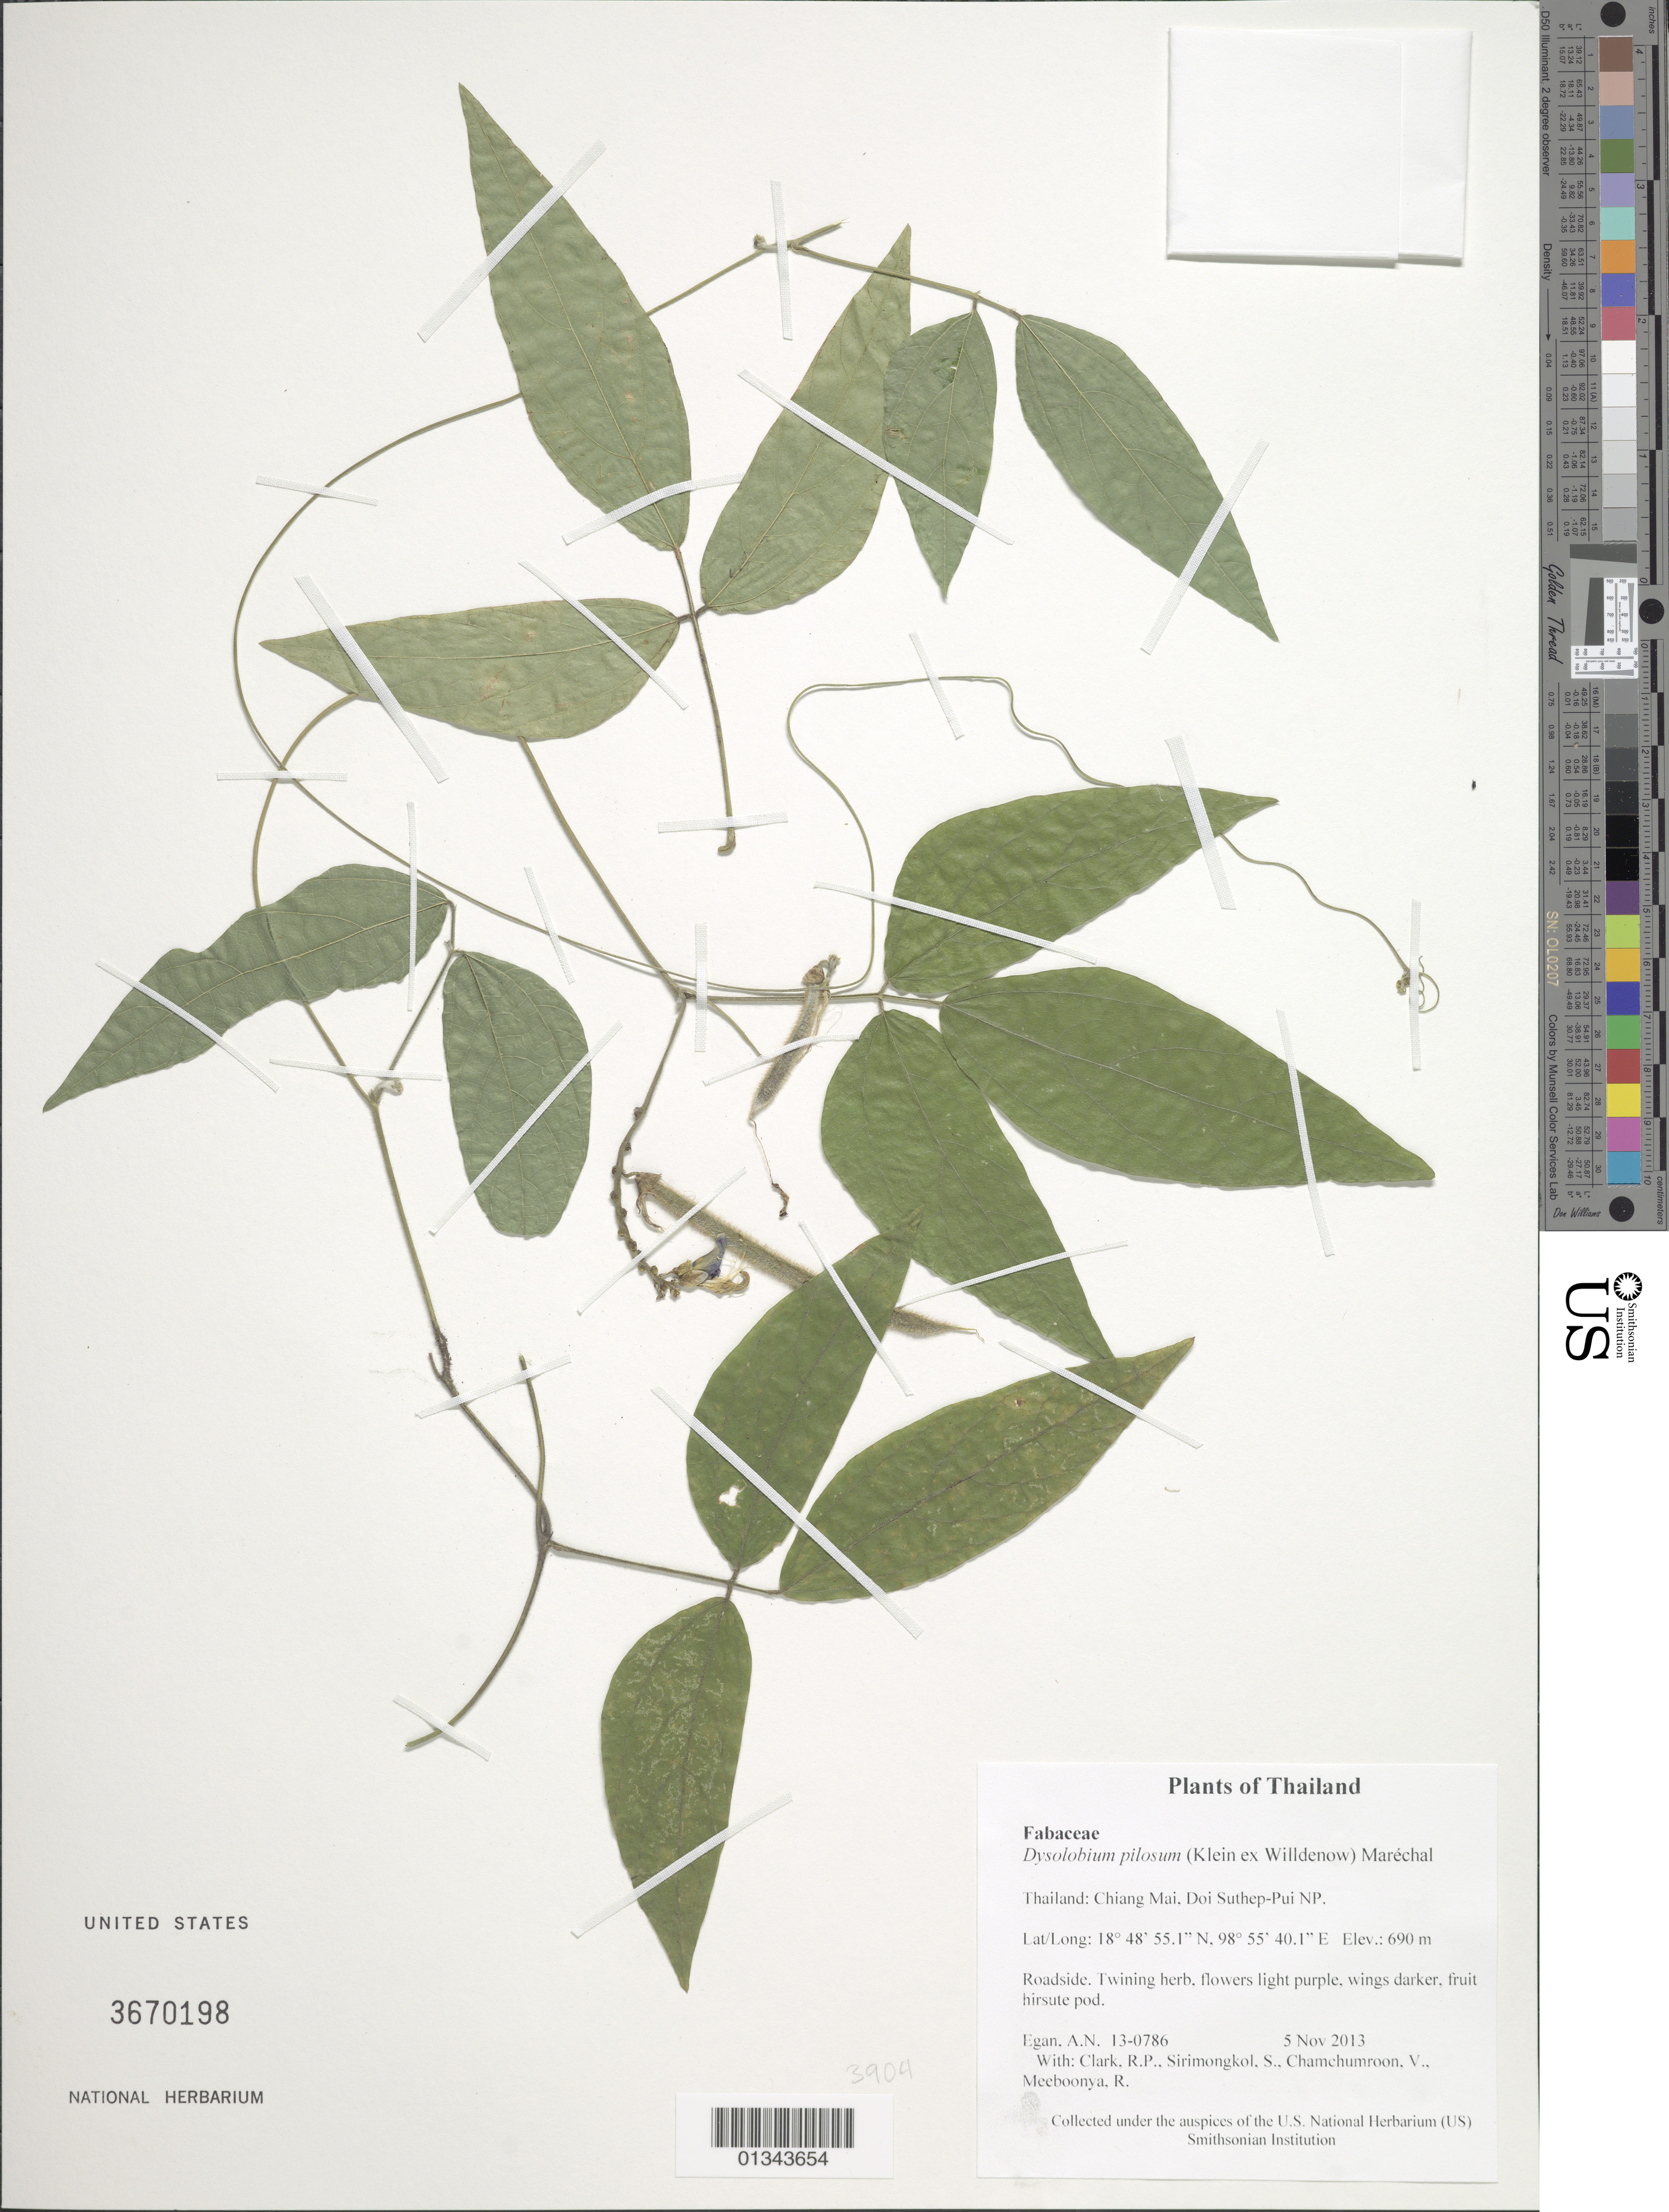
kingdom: Plantae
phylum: Tracheophyta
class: Magnoliopsida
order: Fabales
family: Fabaceae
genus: Dysolobium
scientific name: Dysolobium pilosum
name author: (Willd.) Maréchal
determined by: Egan, Ashley N., (US), Smithsonian Institution - National Museum of Natural History (UNITED STATES)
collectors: A. N. Egan, R. P. Clark, S. Sirimongkol, V. Chamchumroon & R. Meeboonya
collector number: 13-0786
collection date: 2013-11-05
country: Thailand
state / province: Chiang Mai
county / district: Mueang Chiang Mai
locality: Doi Suthep-Pui NP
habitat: Roadside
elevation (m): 690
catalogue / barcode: US 3670198